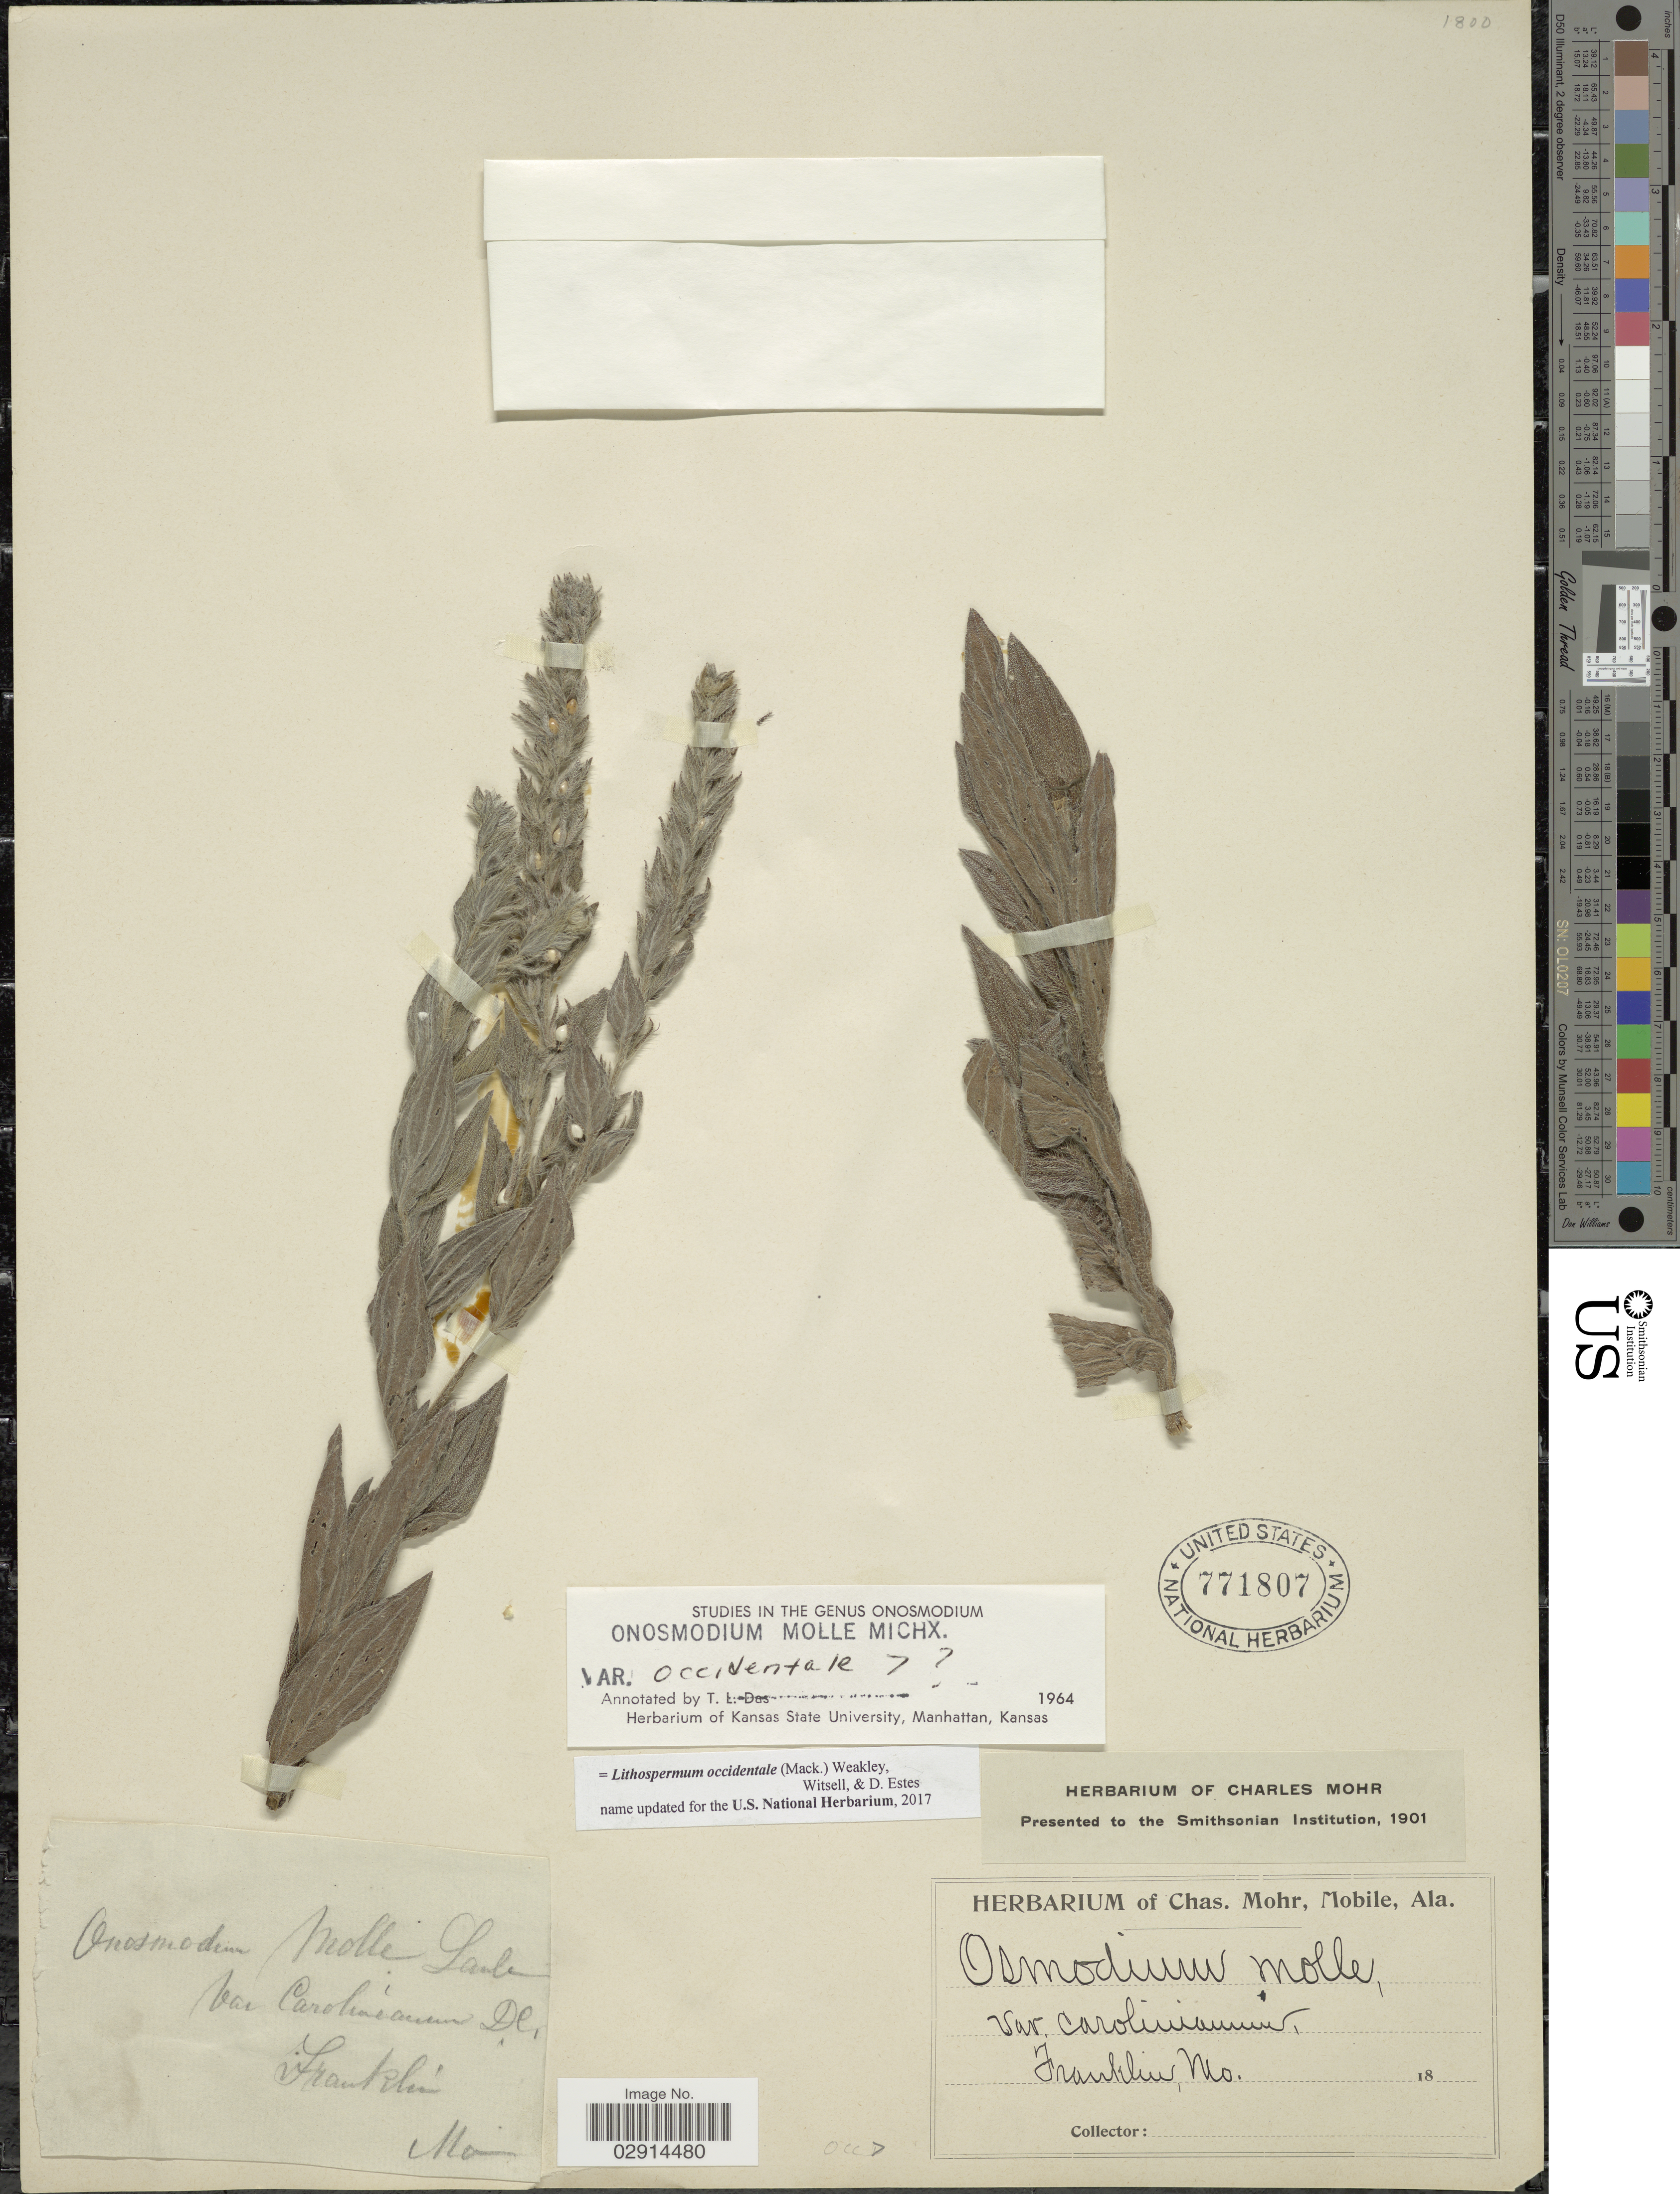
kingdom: Plantae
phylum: Tracheophyta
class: Magnoliopsida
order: Boraginales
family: Boraginaceae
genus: Lithospermum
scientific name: Lithospermum occidentale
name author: (Mack.) Weakley et al.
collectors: ex herb. Charles Mohr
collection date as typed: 18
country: United States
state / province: Missouri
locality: Franklin, Mo.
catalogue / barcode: US 771807